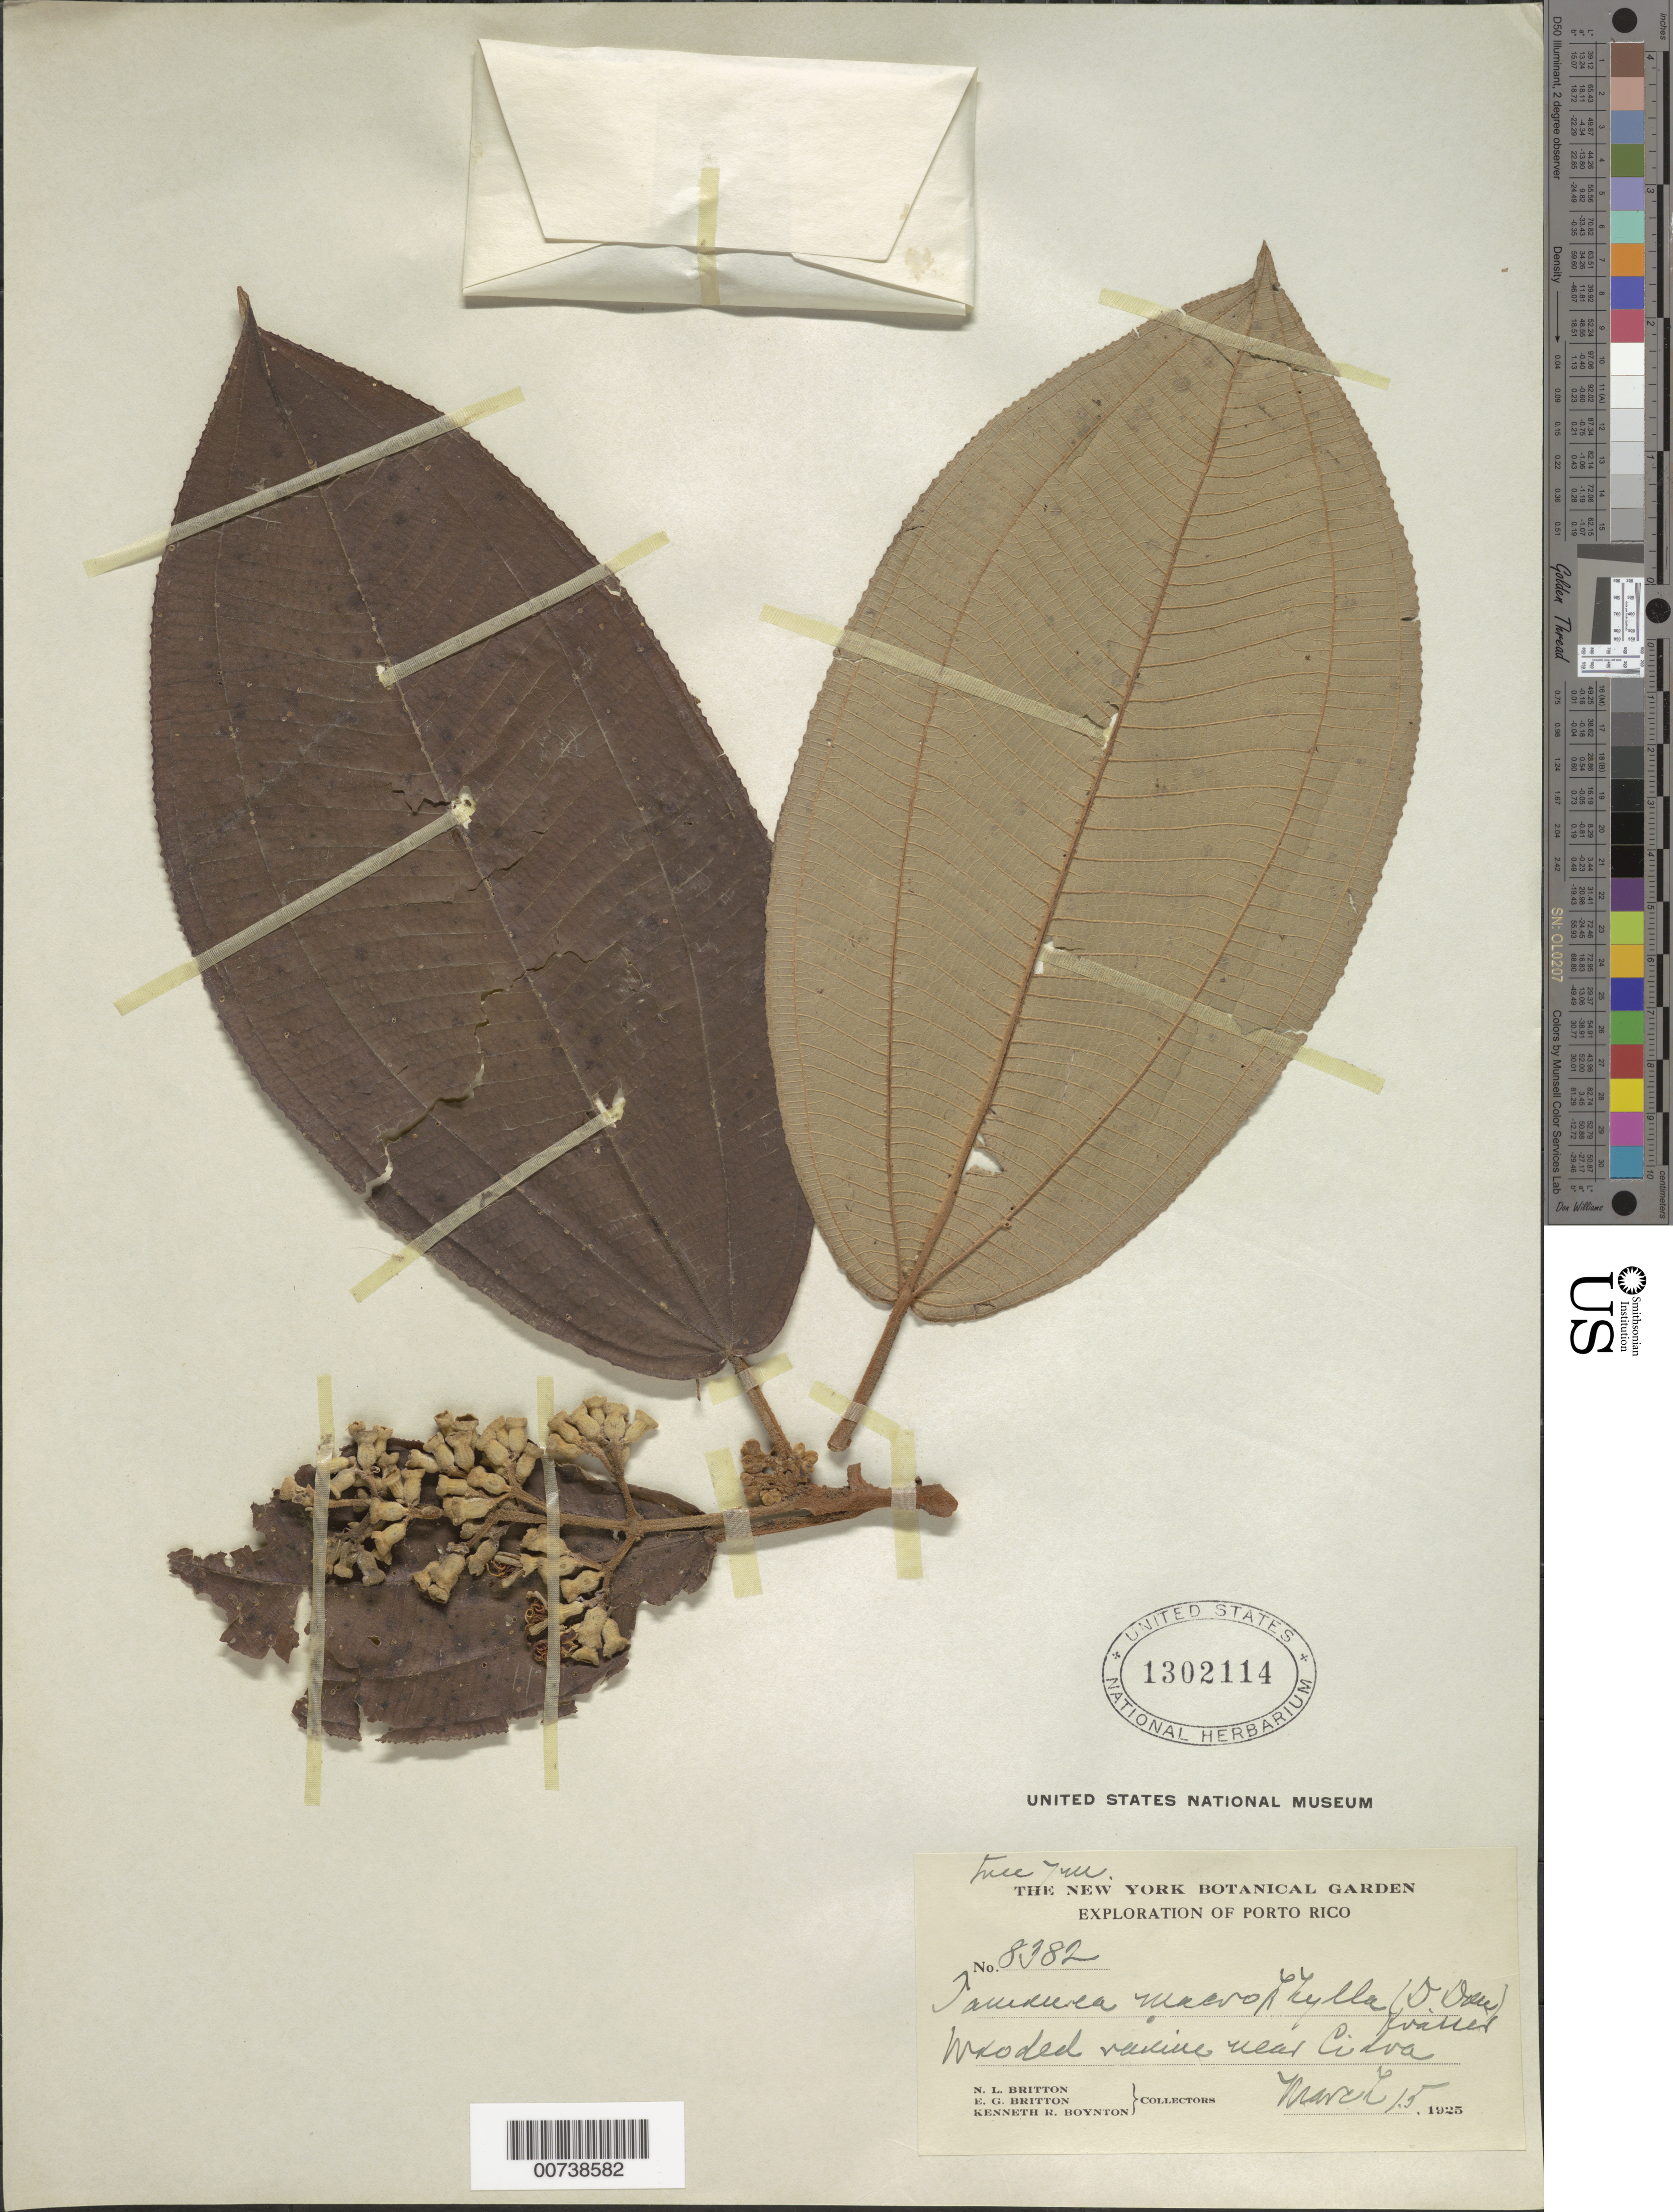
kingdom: Plantae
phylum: Tracheophyta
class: Magnoliopsida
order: Myrtales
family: Melastomataceae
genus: Miconia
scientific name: Miconia serrulata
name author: (DC.) Naudin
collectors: N. Britton, E. G. Britton & K. Boyton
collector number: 8382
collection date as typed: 15 Mar 1925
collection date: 1925-03-15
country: Puerto Rico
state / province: Cidra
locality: Near Cidra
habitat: Wooded ravine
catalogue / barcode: US 1302114